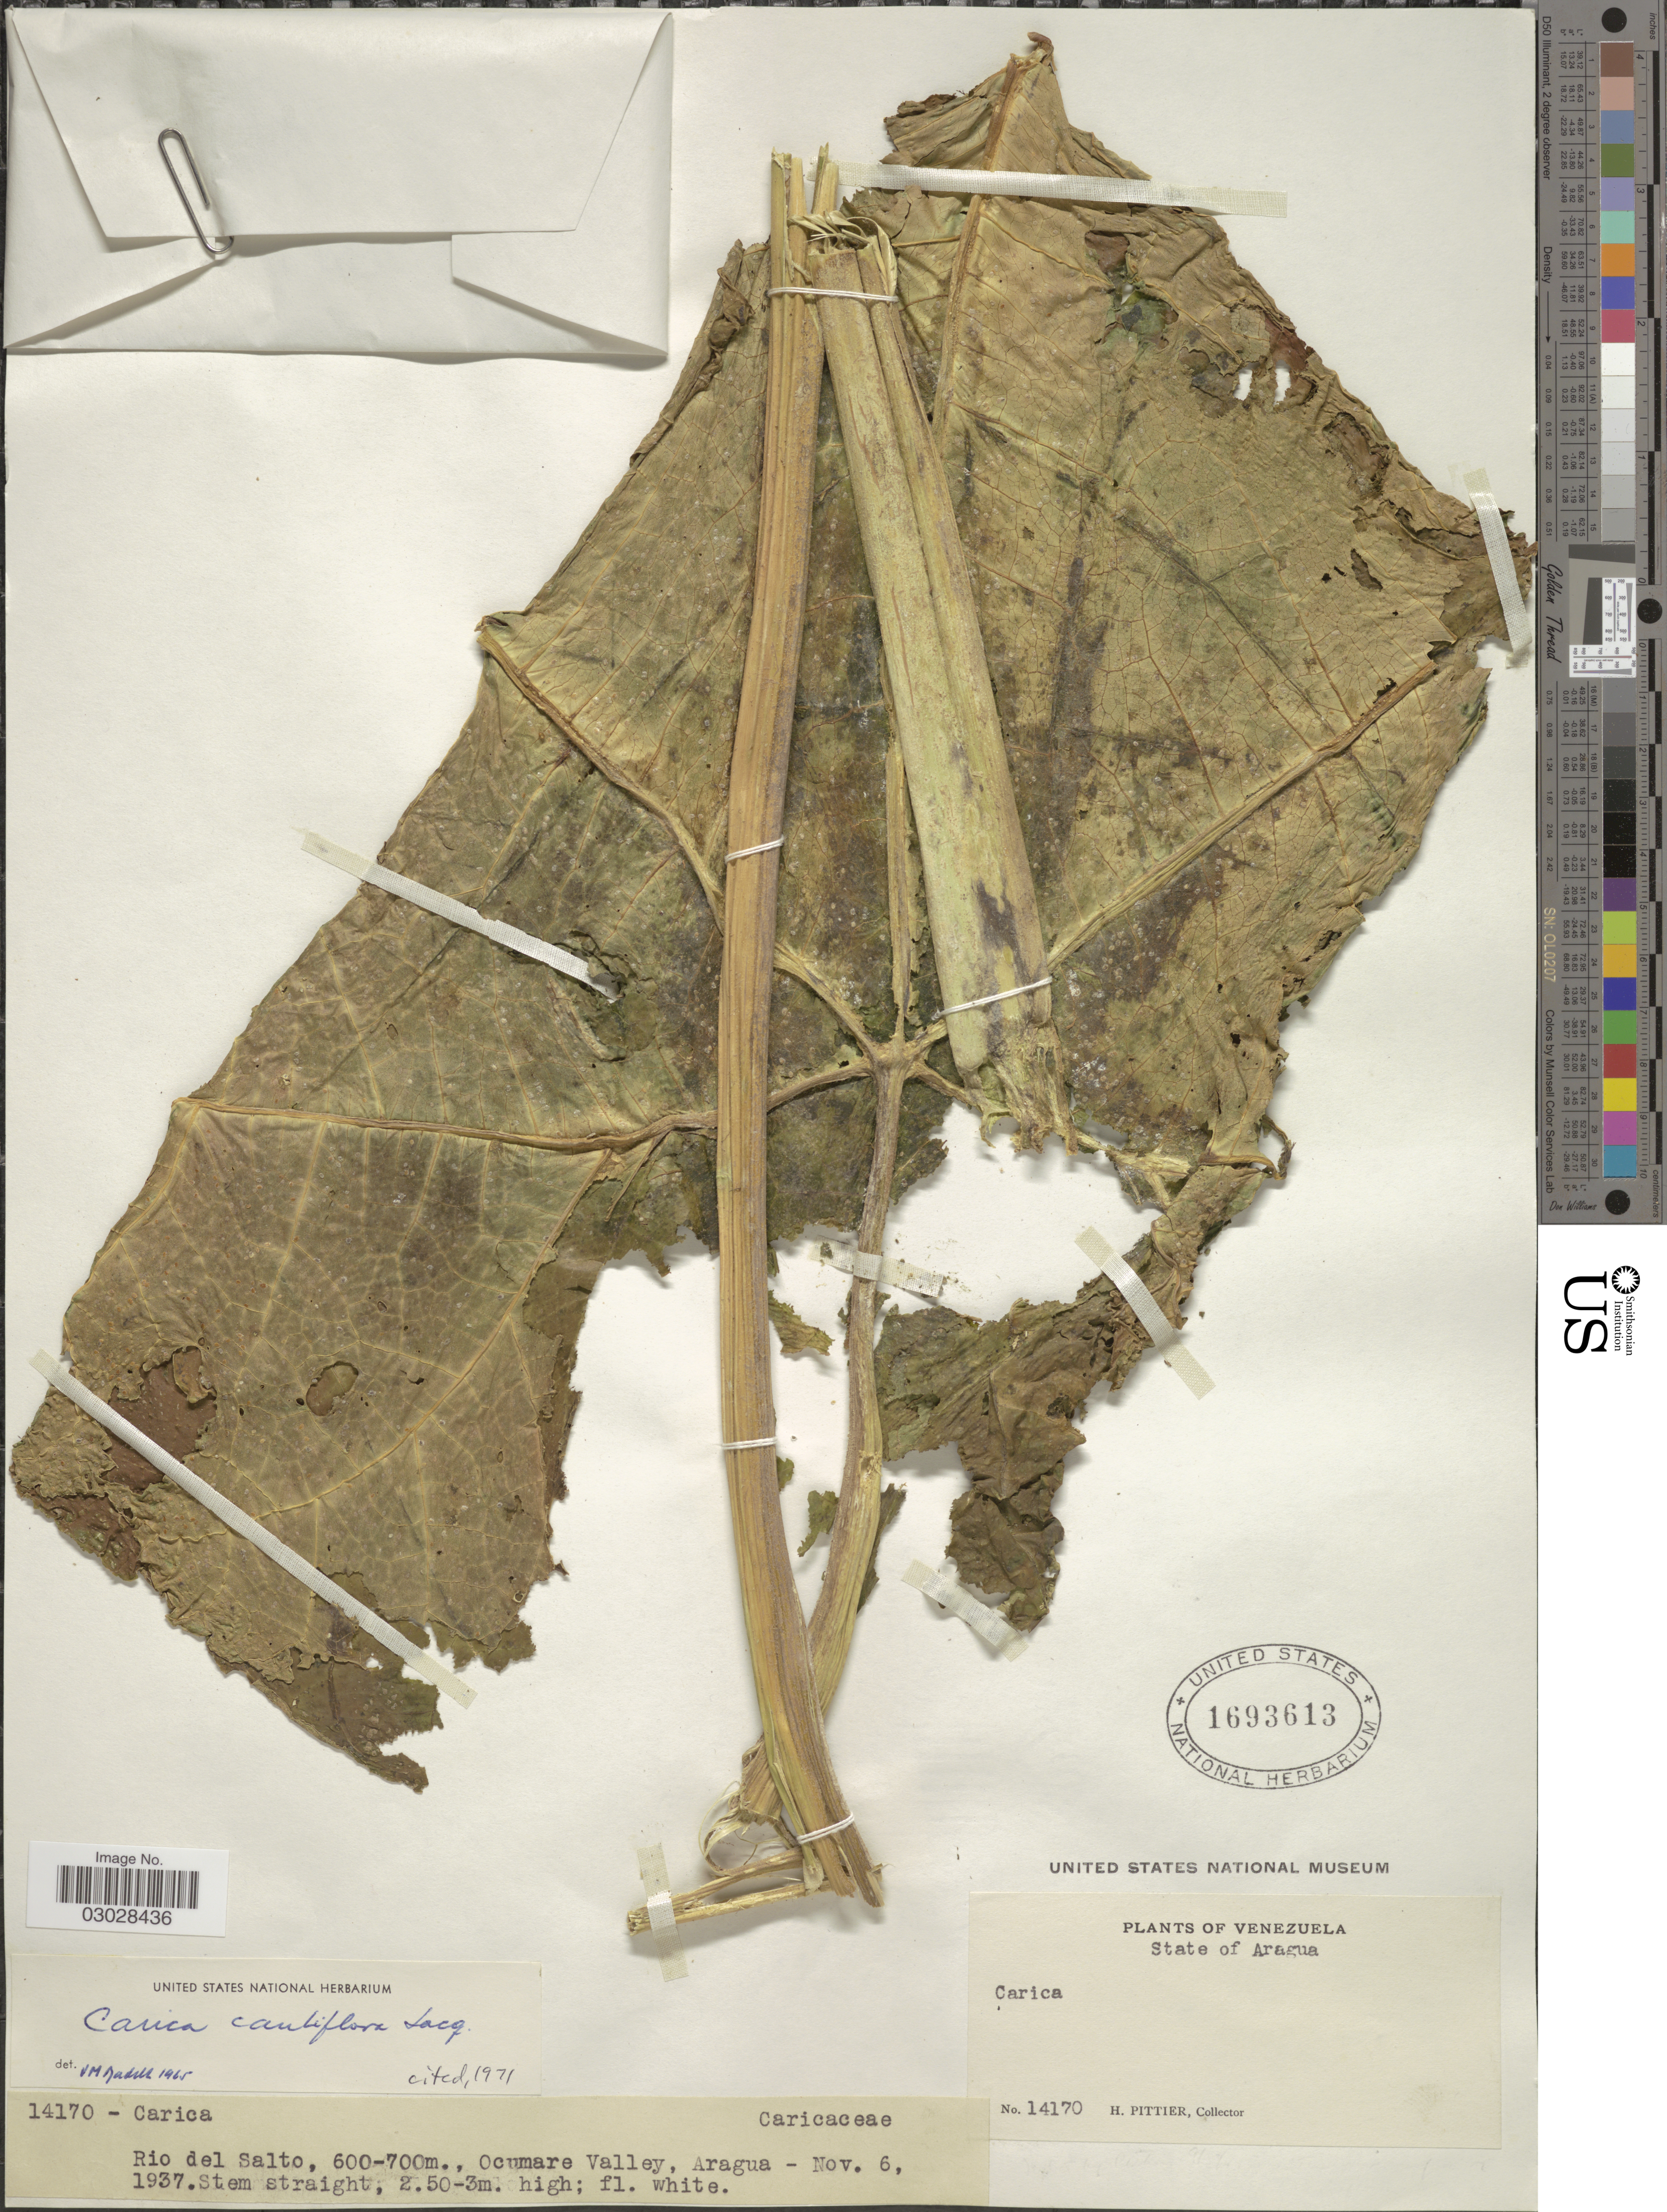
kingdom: Plantae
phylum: Tracheophyta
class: Magnoliopsida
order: Brassicales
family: Caricaceae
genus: Vasconcellea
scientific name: Vasconcellea cauliflora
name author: (Jacq.) A. DC.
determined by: Strong, M. T., (US), Smithsonian Institution - National Museum of Natural History (UNITED STATES)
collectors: H. F. Pittier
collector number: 14170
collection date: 1937-11-06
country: Venezuela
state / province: Aragua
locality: Rio del Salto, Ocumare Valley.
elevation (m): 600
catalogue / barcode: US 1693613